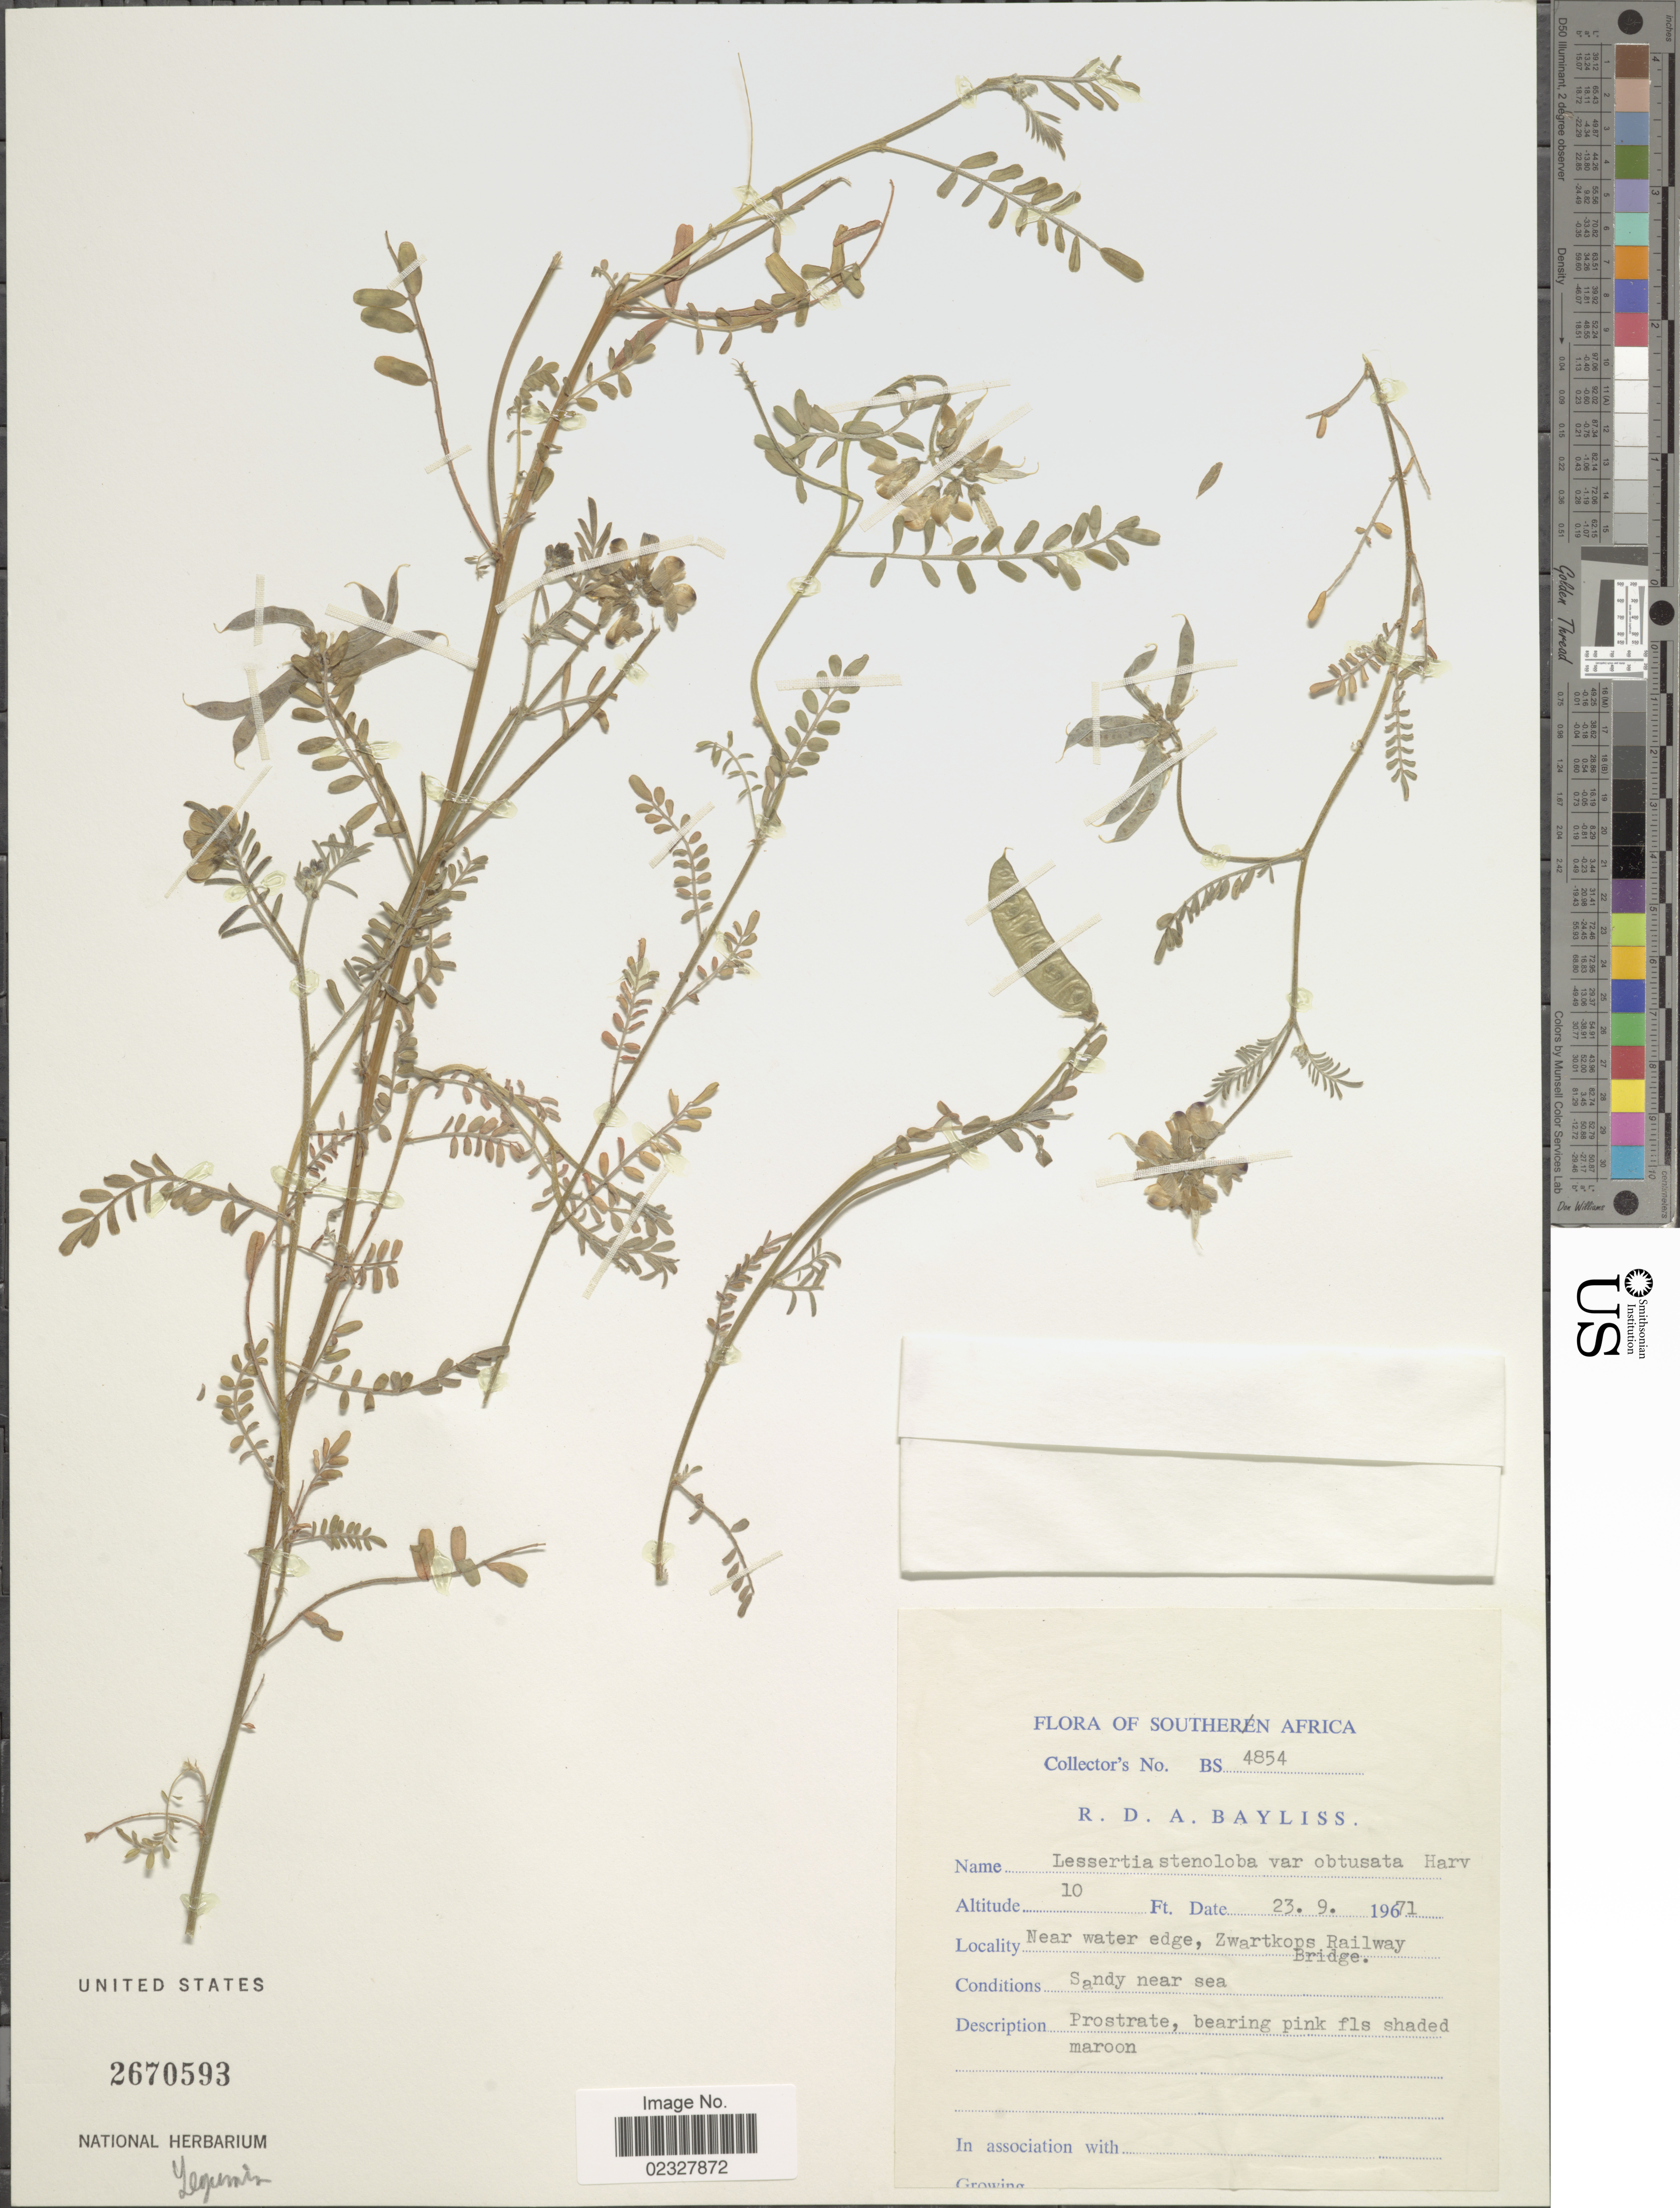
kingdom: Plantae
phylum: Tracheophyta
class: Magnoliopsida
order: Fabales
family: Fabaceae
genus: Lessertia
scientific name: Lessertia stenoloba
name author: E. Mey.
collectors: R. Bayliss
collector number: BS4854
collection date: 1971-09-23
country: South Africa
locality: Near water edge, Zwartkops Railway Bridge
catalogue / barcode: US 2670593